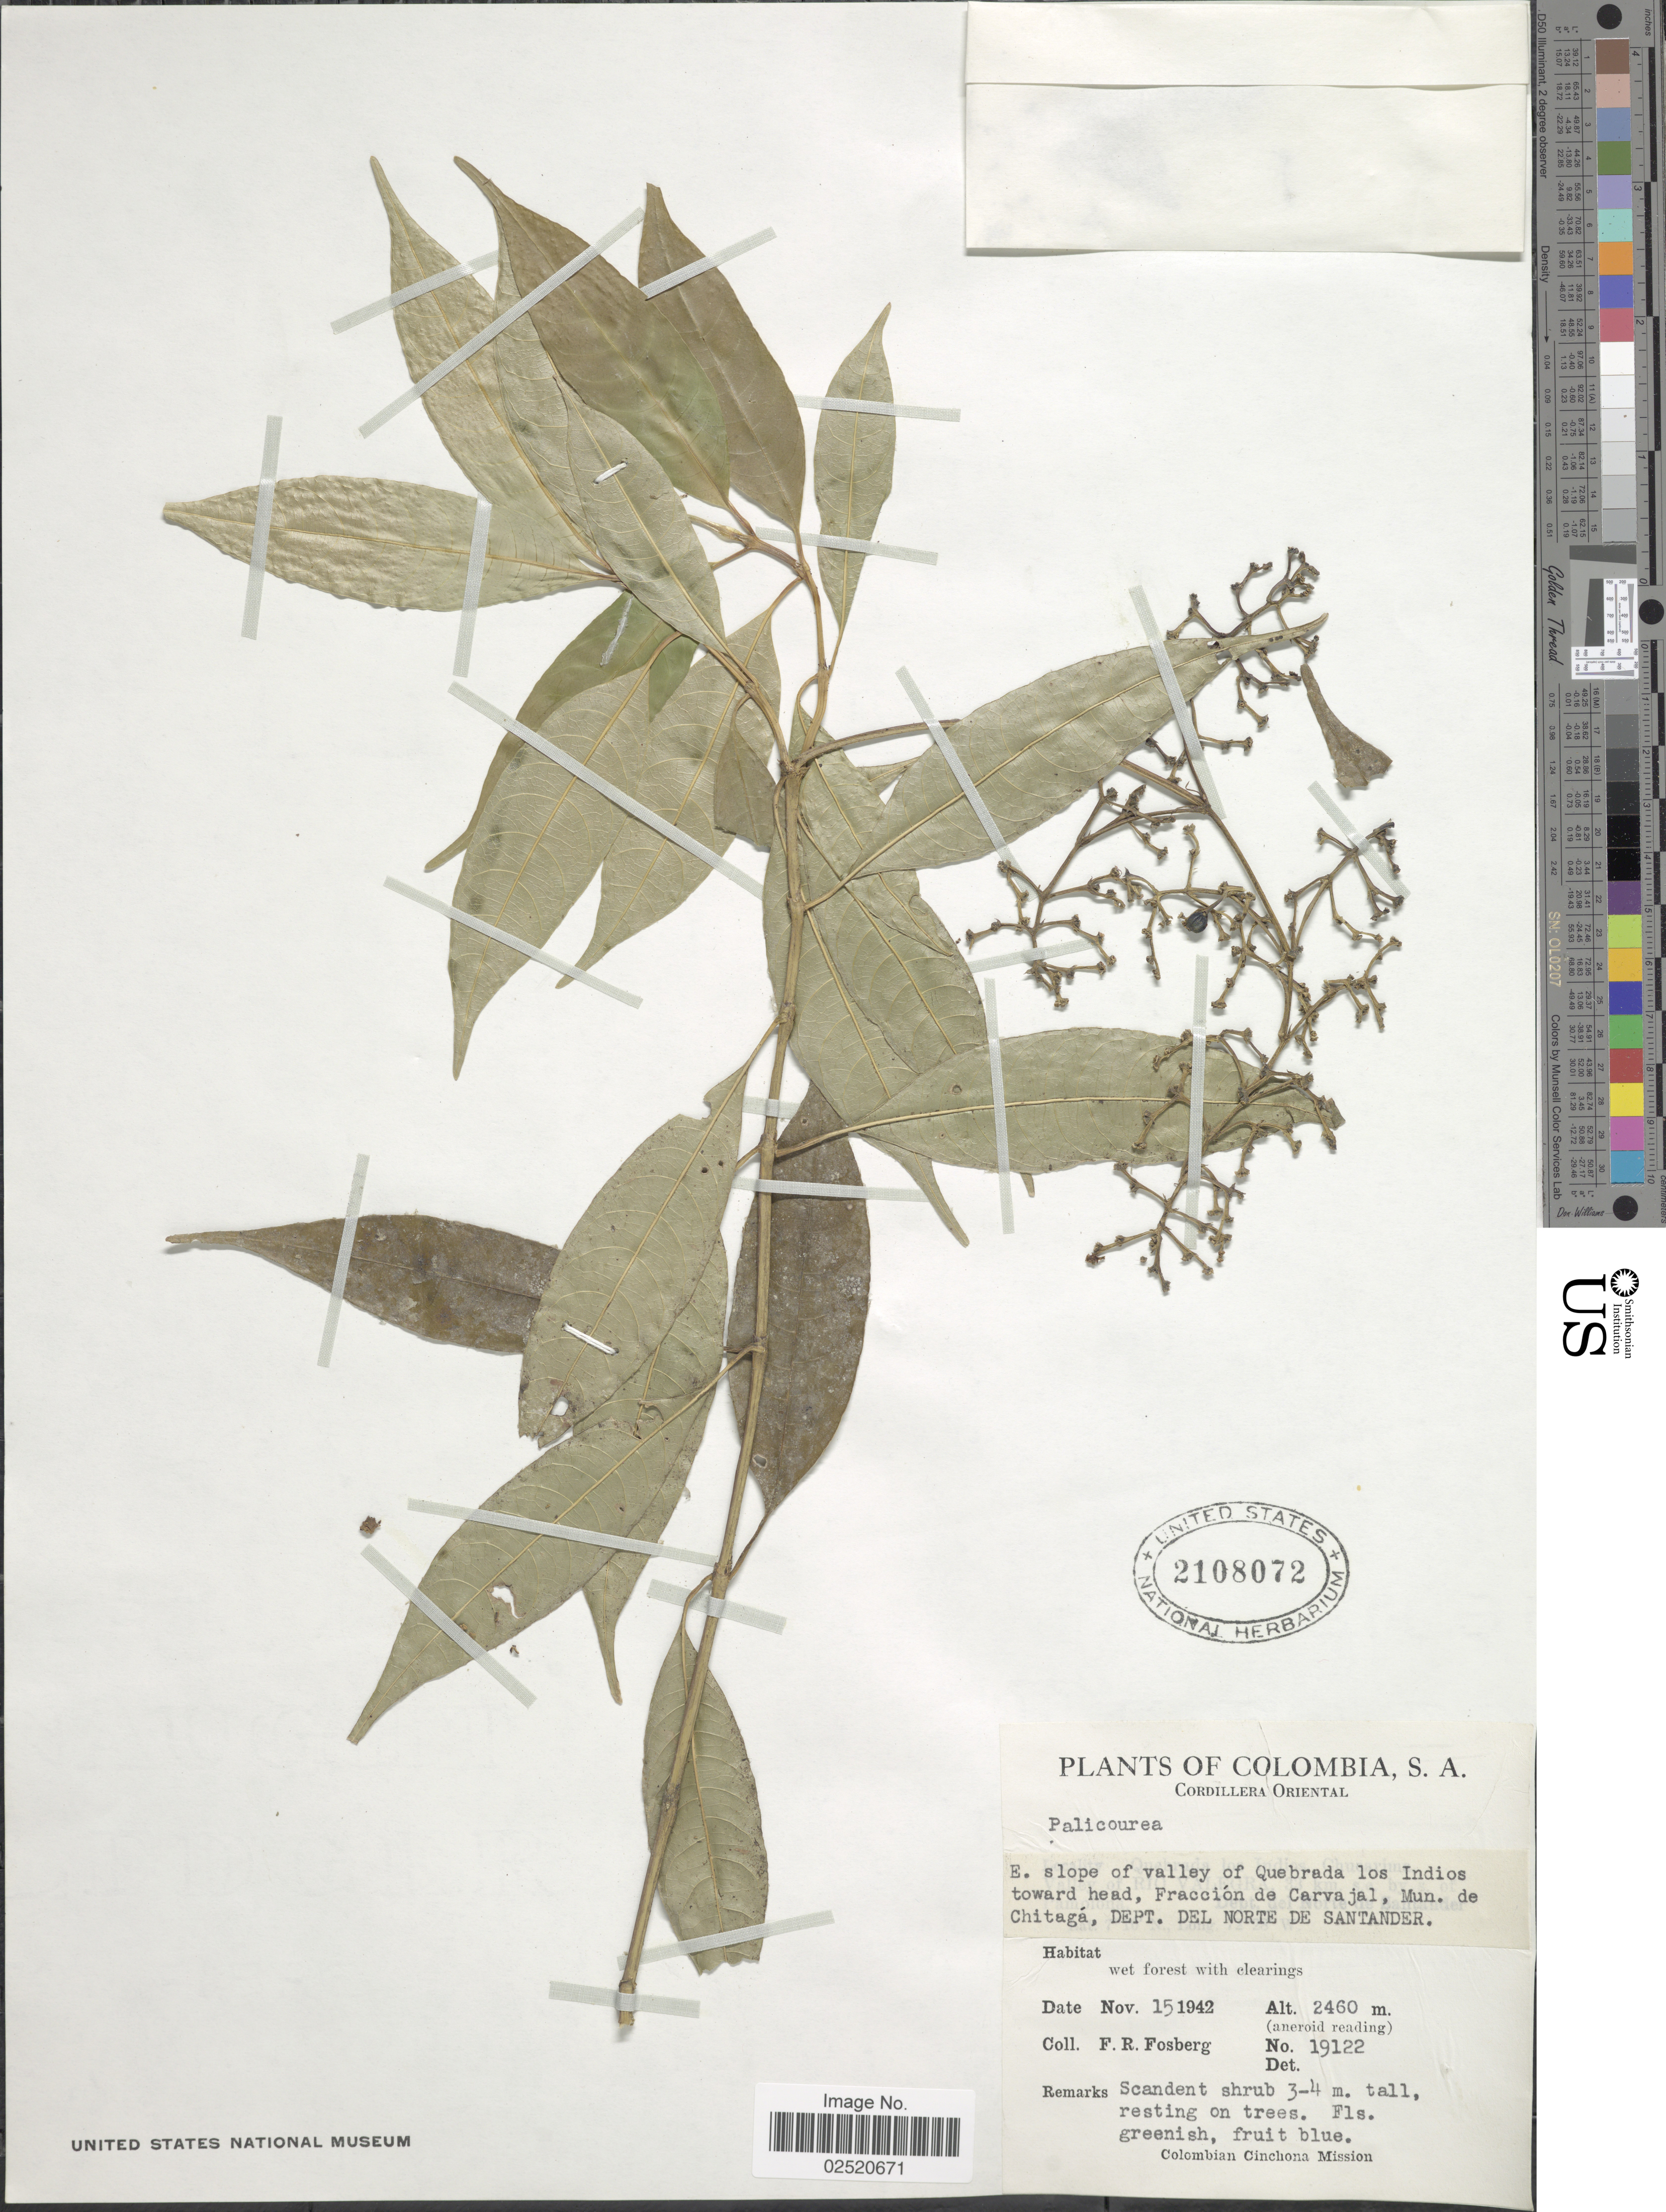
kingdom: Plantae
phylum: Tracheophyta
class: Magnoliopsida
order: Gentianales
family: Rubiaceae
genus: Psychotria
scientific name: Psychotria sp.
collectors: F. R. Fosberg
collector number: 19122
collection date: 1942-11-15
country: Colombia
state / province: Norte de Santander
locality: Cordillera Oriental. E. slope of valley of Quebrada los Indios toward head, Fracción de Carvajal, Mun. de Chitagá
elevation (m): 2460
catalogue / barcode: US 2108072